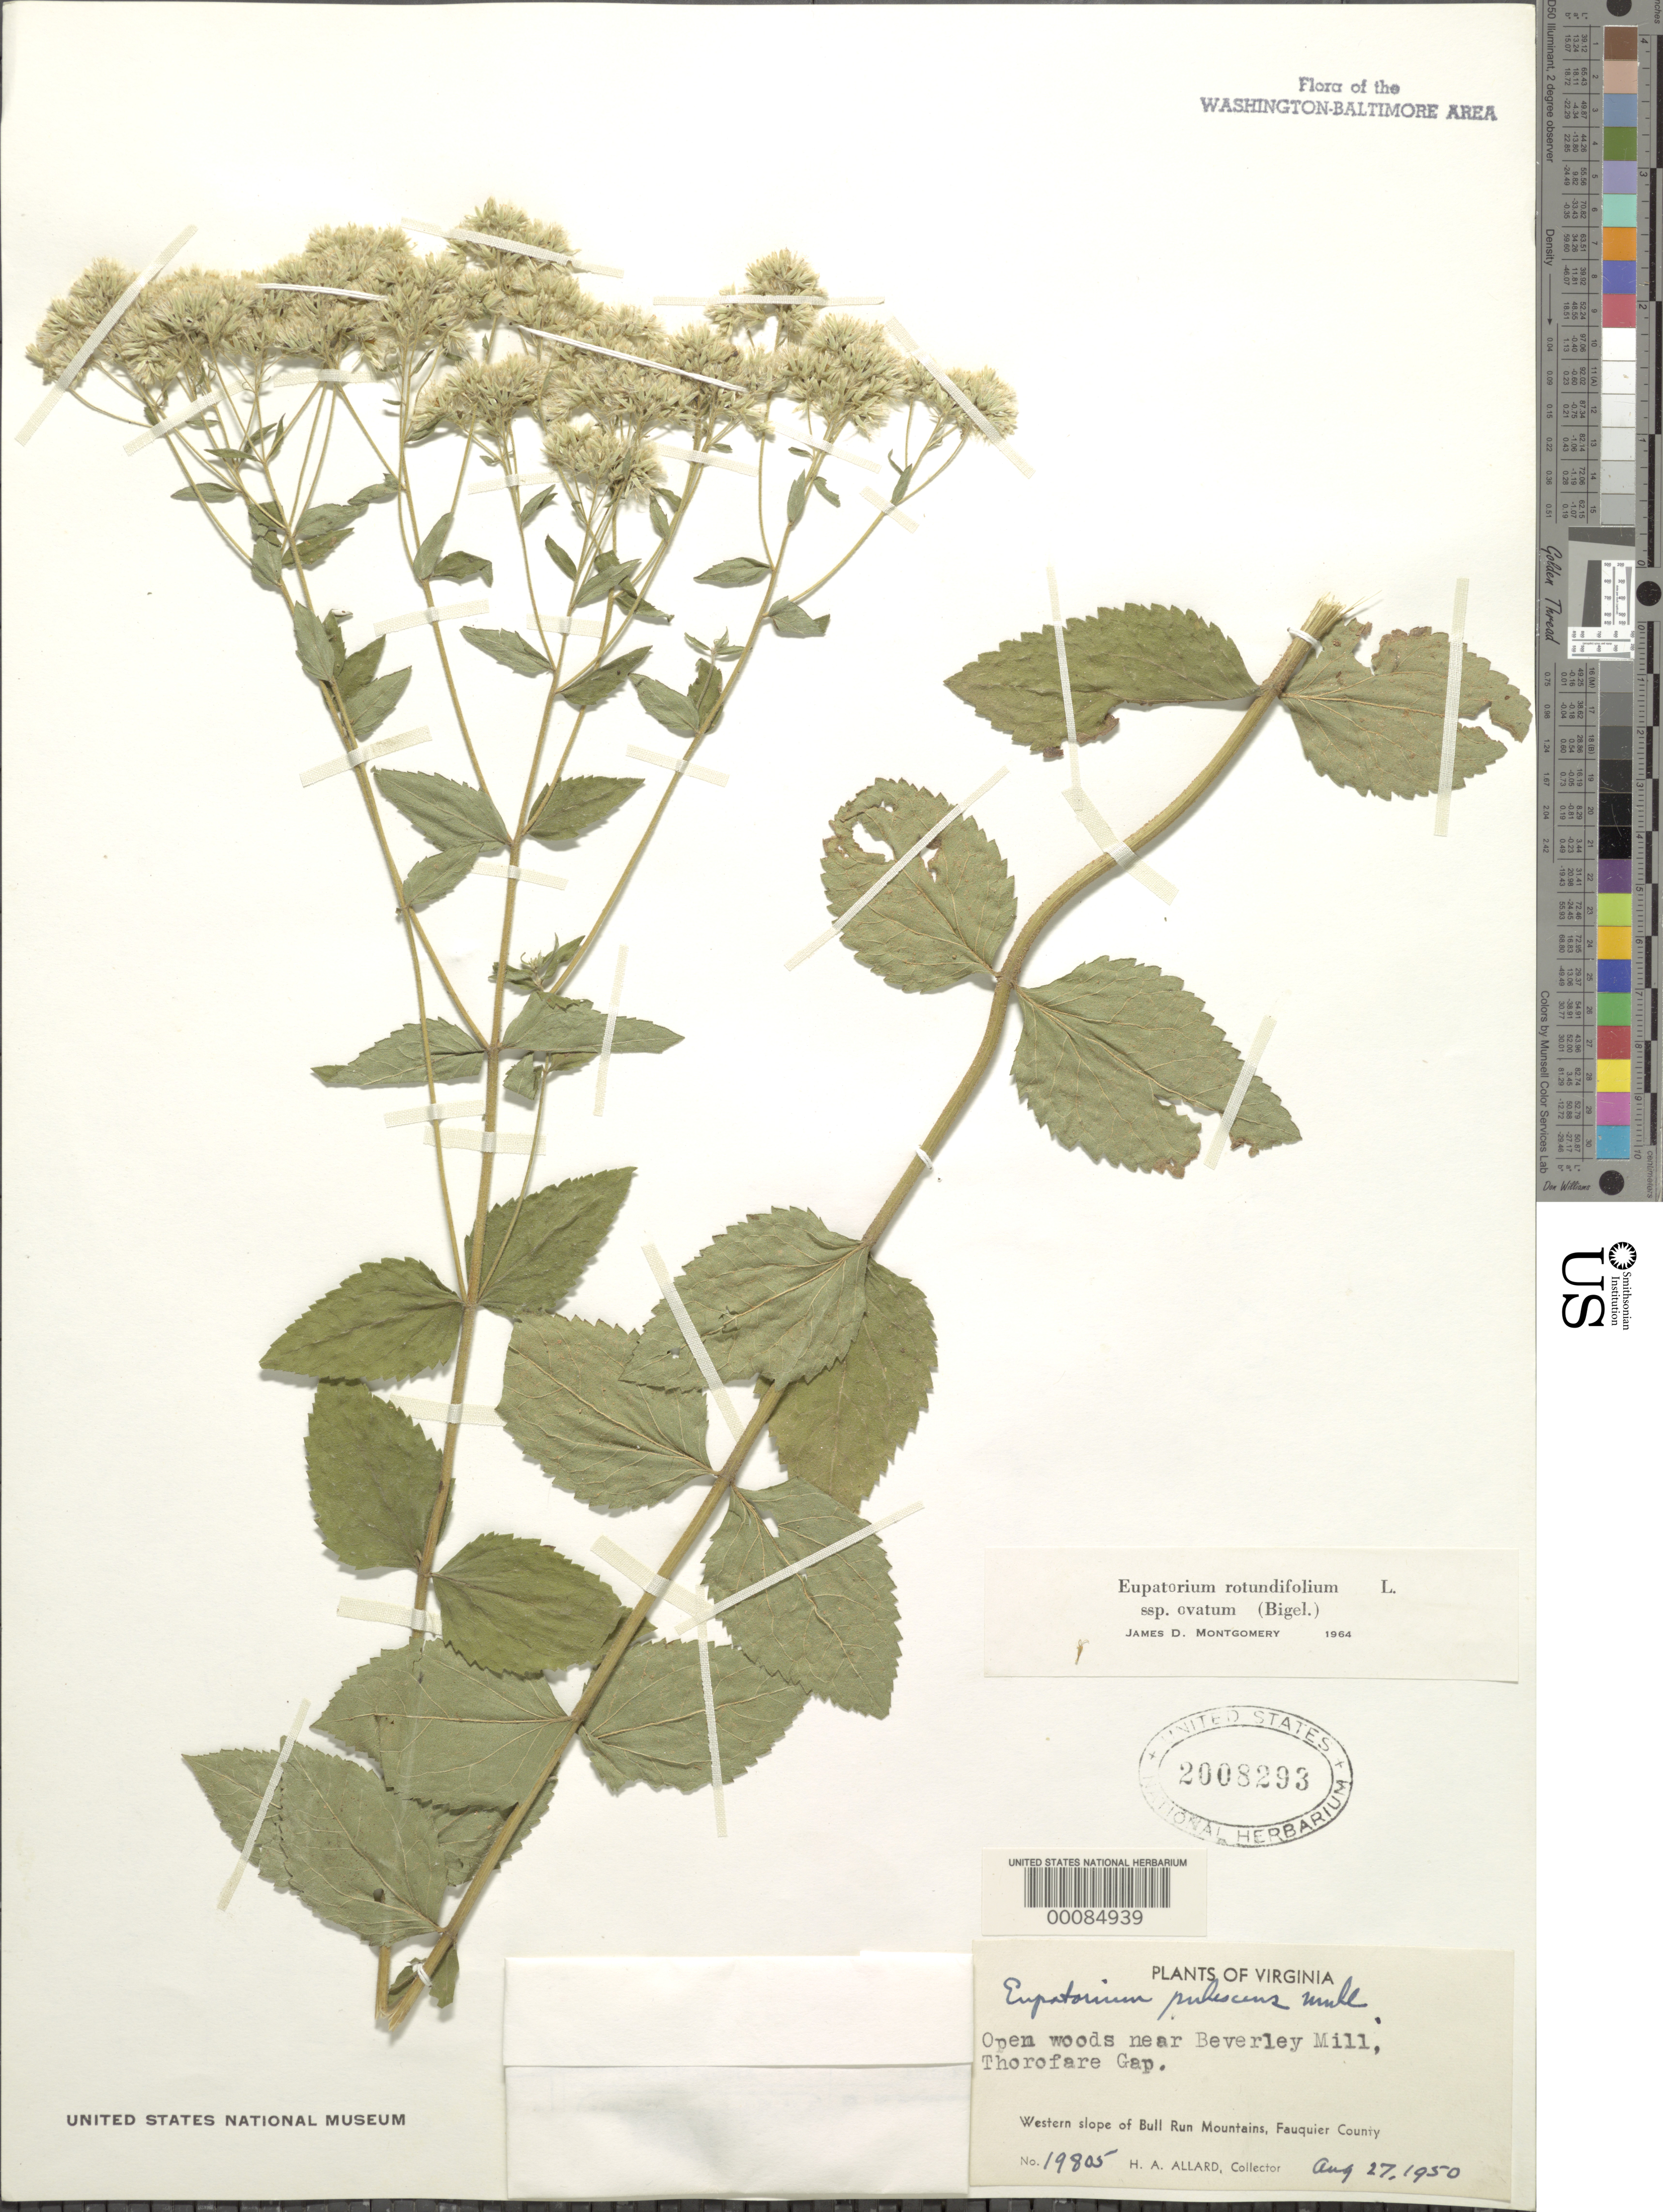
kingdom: Plantae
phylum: Tracheophyta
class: Magnoliopsida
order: Asterales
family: Asteraceae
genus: Eupatorium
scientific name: Eupatorium rotundifolium var. ovatum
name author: (Bigelow) J.D. Montgom. & Fairbrothers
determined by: Montgomery, J. D.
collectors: H. A. Allard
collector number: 19805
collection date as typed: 27 Aug 1950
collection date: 1950-08-27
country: United States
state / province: Virginia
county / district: Fauquier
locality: Near Beverley Mill western slope of Bull Run Mountains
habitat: Open woods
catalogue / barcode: US 2008293